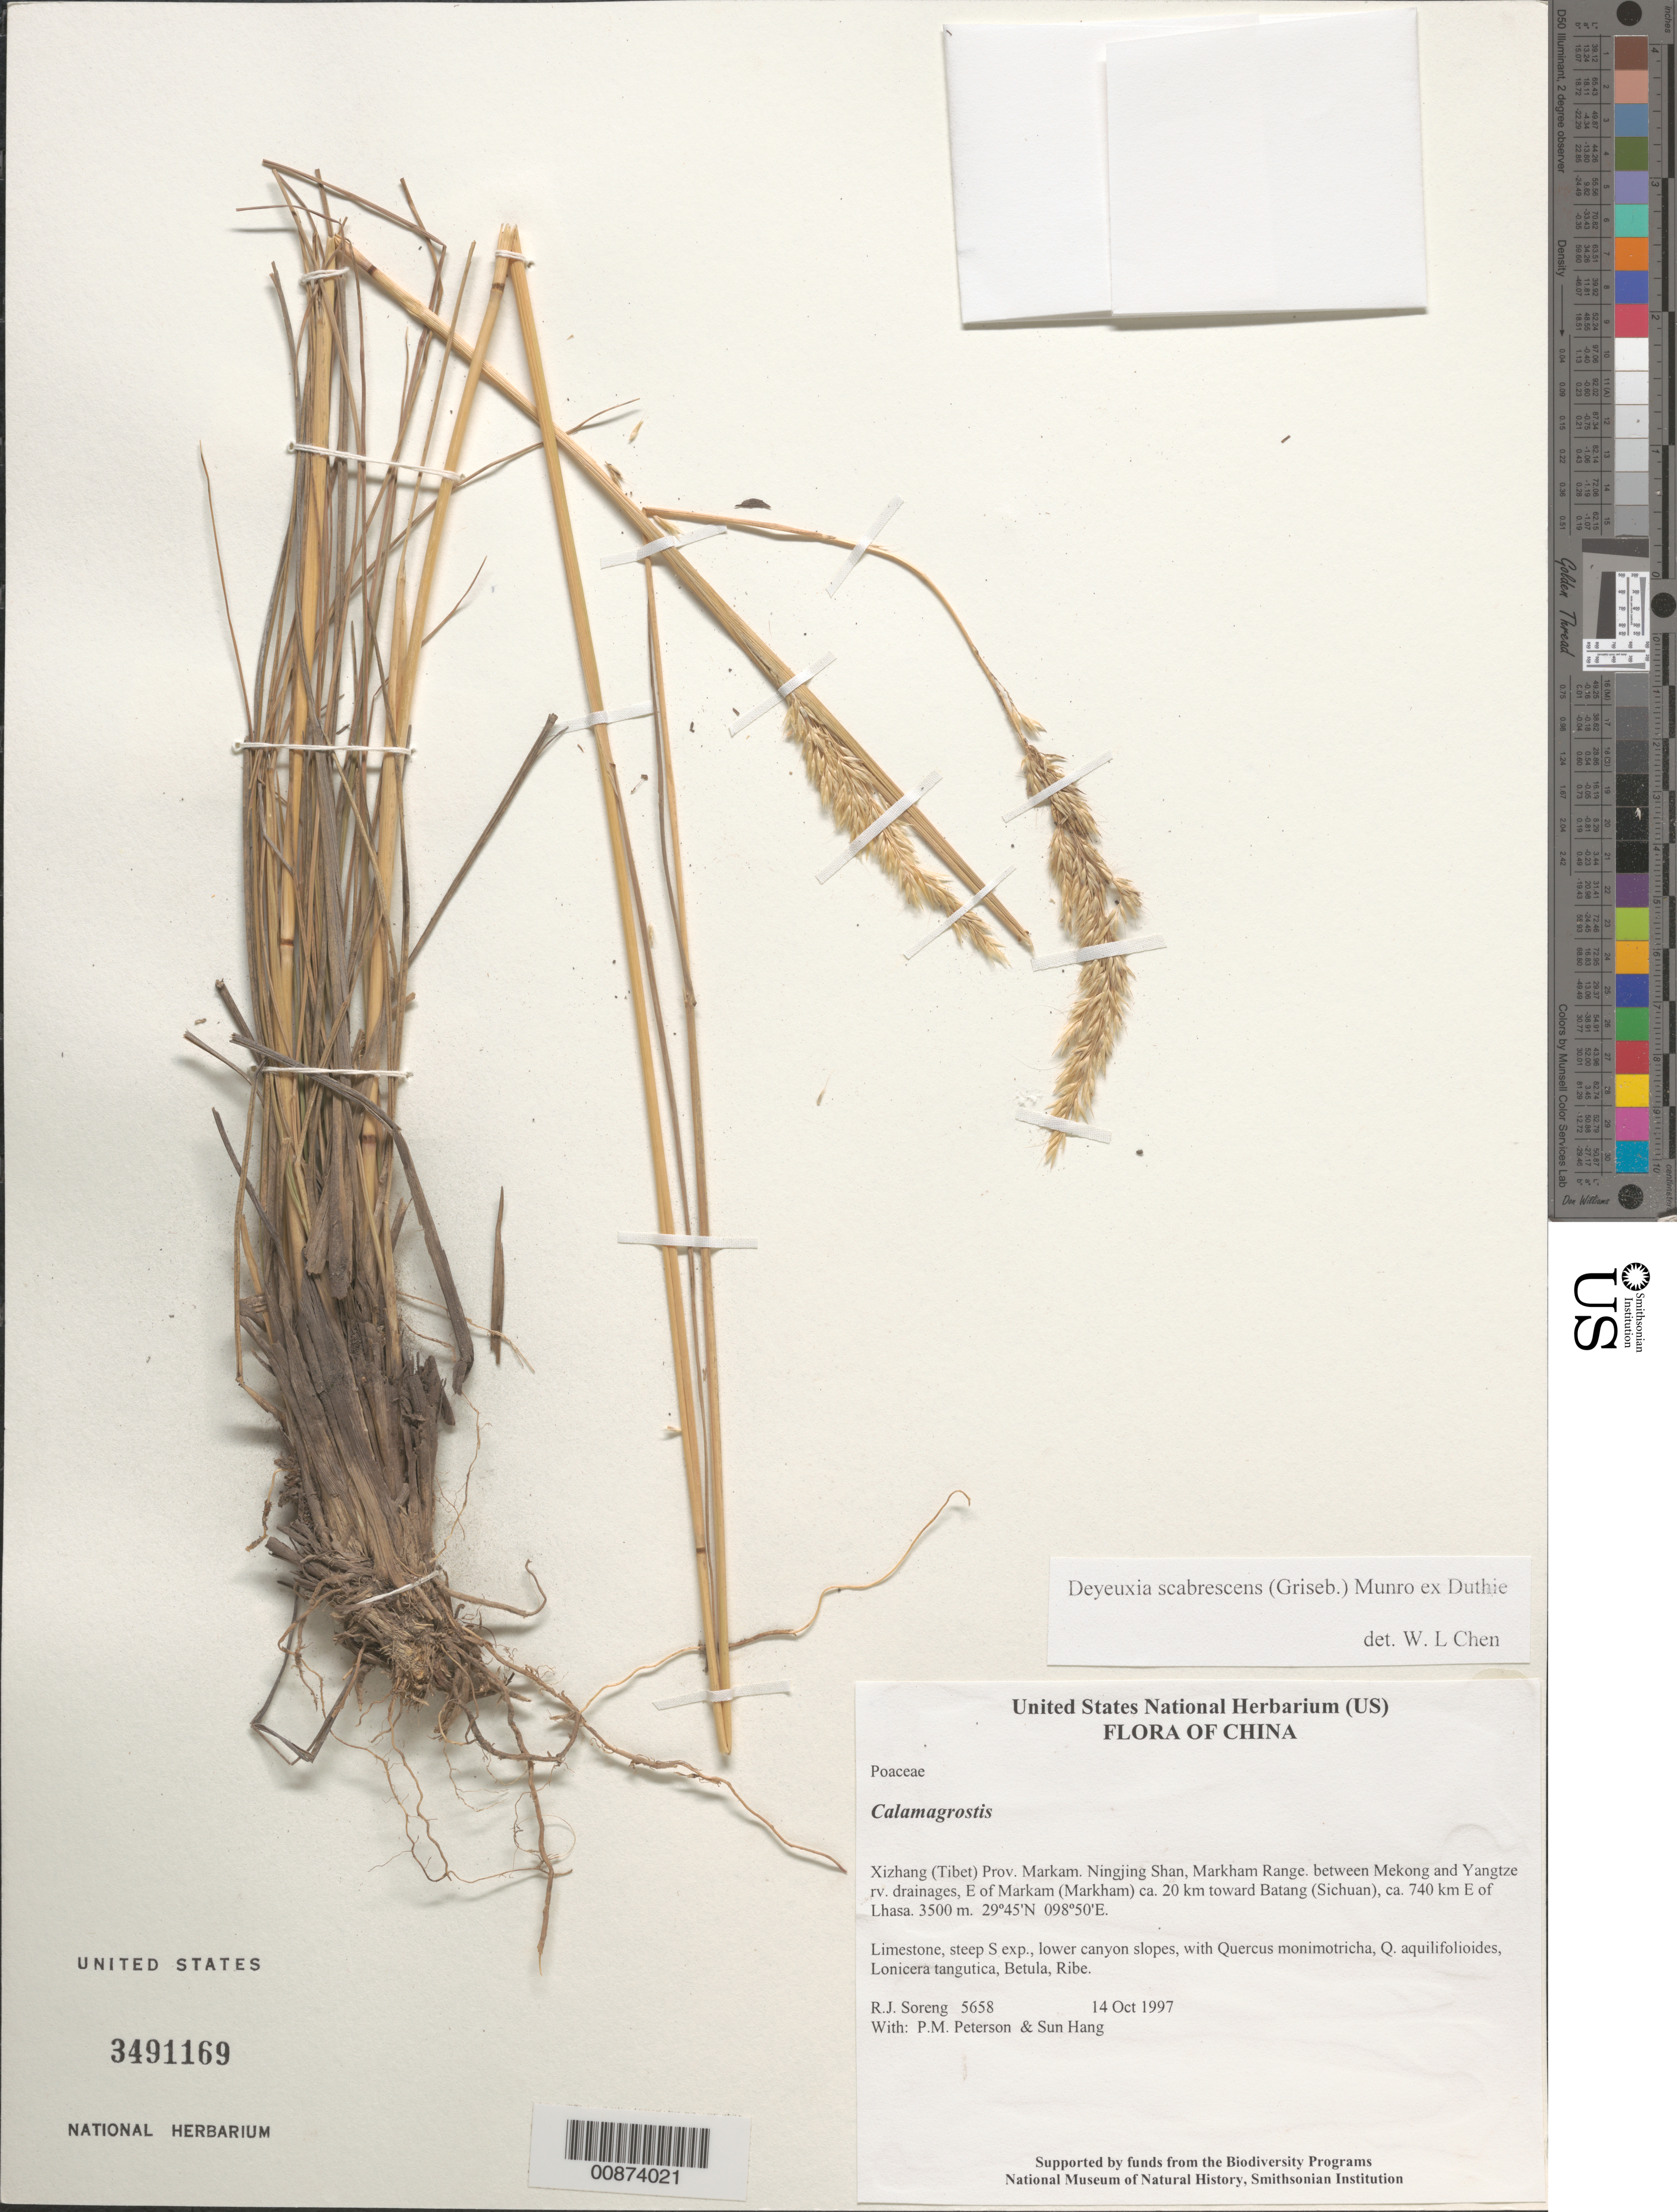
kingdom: Plantae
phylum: Tracheophyta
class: Liliopsida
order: Poales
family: Poaceae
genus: Deyeuxia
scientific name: Deyeuxia scabrescens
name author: (Griseb.) Munro ex Duthie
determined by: Chen, W. L.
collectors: R. J. Soreng, P. M. Peterson & Sun Hang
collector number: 5658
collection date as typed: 14 Oct 1997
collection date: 1997-10-14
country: China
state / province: Xizang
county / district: Markam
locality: Ningjing Shan, Markham Range. between Mekong and Yangtze rv. drainages, E of Markam (Markham) ca. 20 km toward Batang (Sichuan), ca. 740 km E of Lhasa.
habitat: Limestone, steep S exp., lower canyon slopes, with Quercus monimotricha, Q. aquilifolioides, Lonicera tangutica, Betula, Ribe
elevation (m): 3500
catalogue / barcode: US 3491169